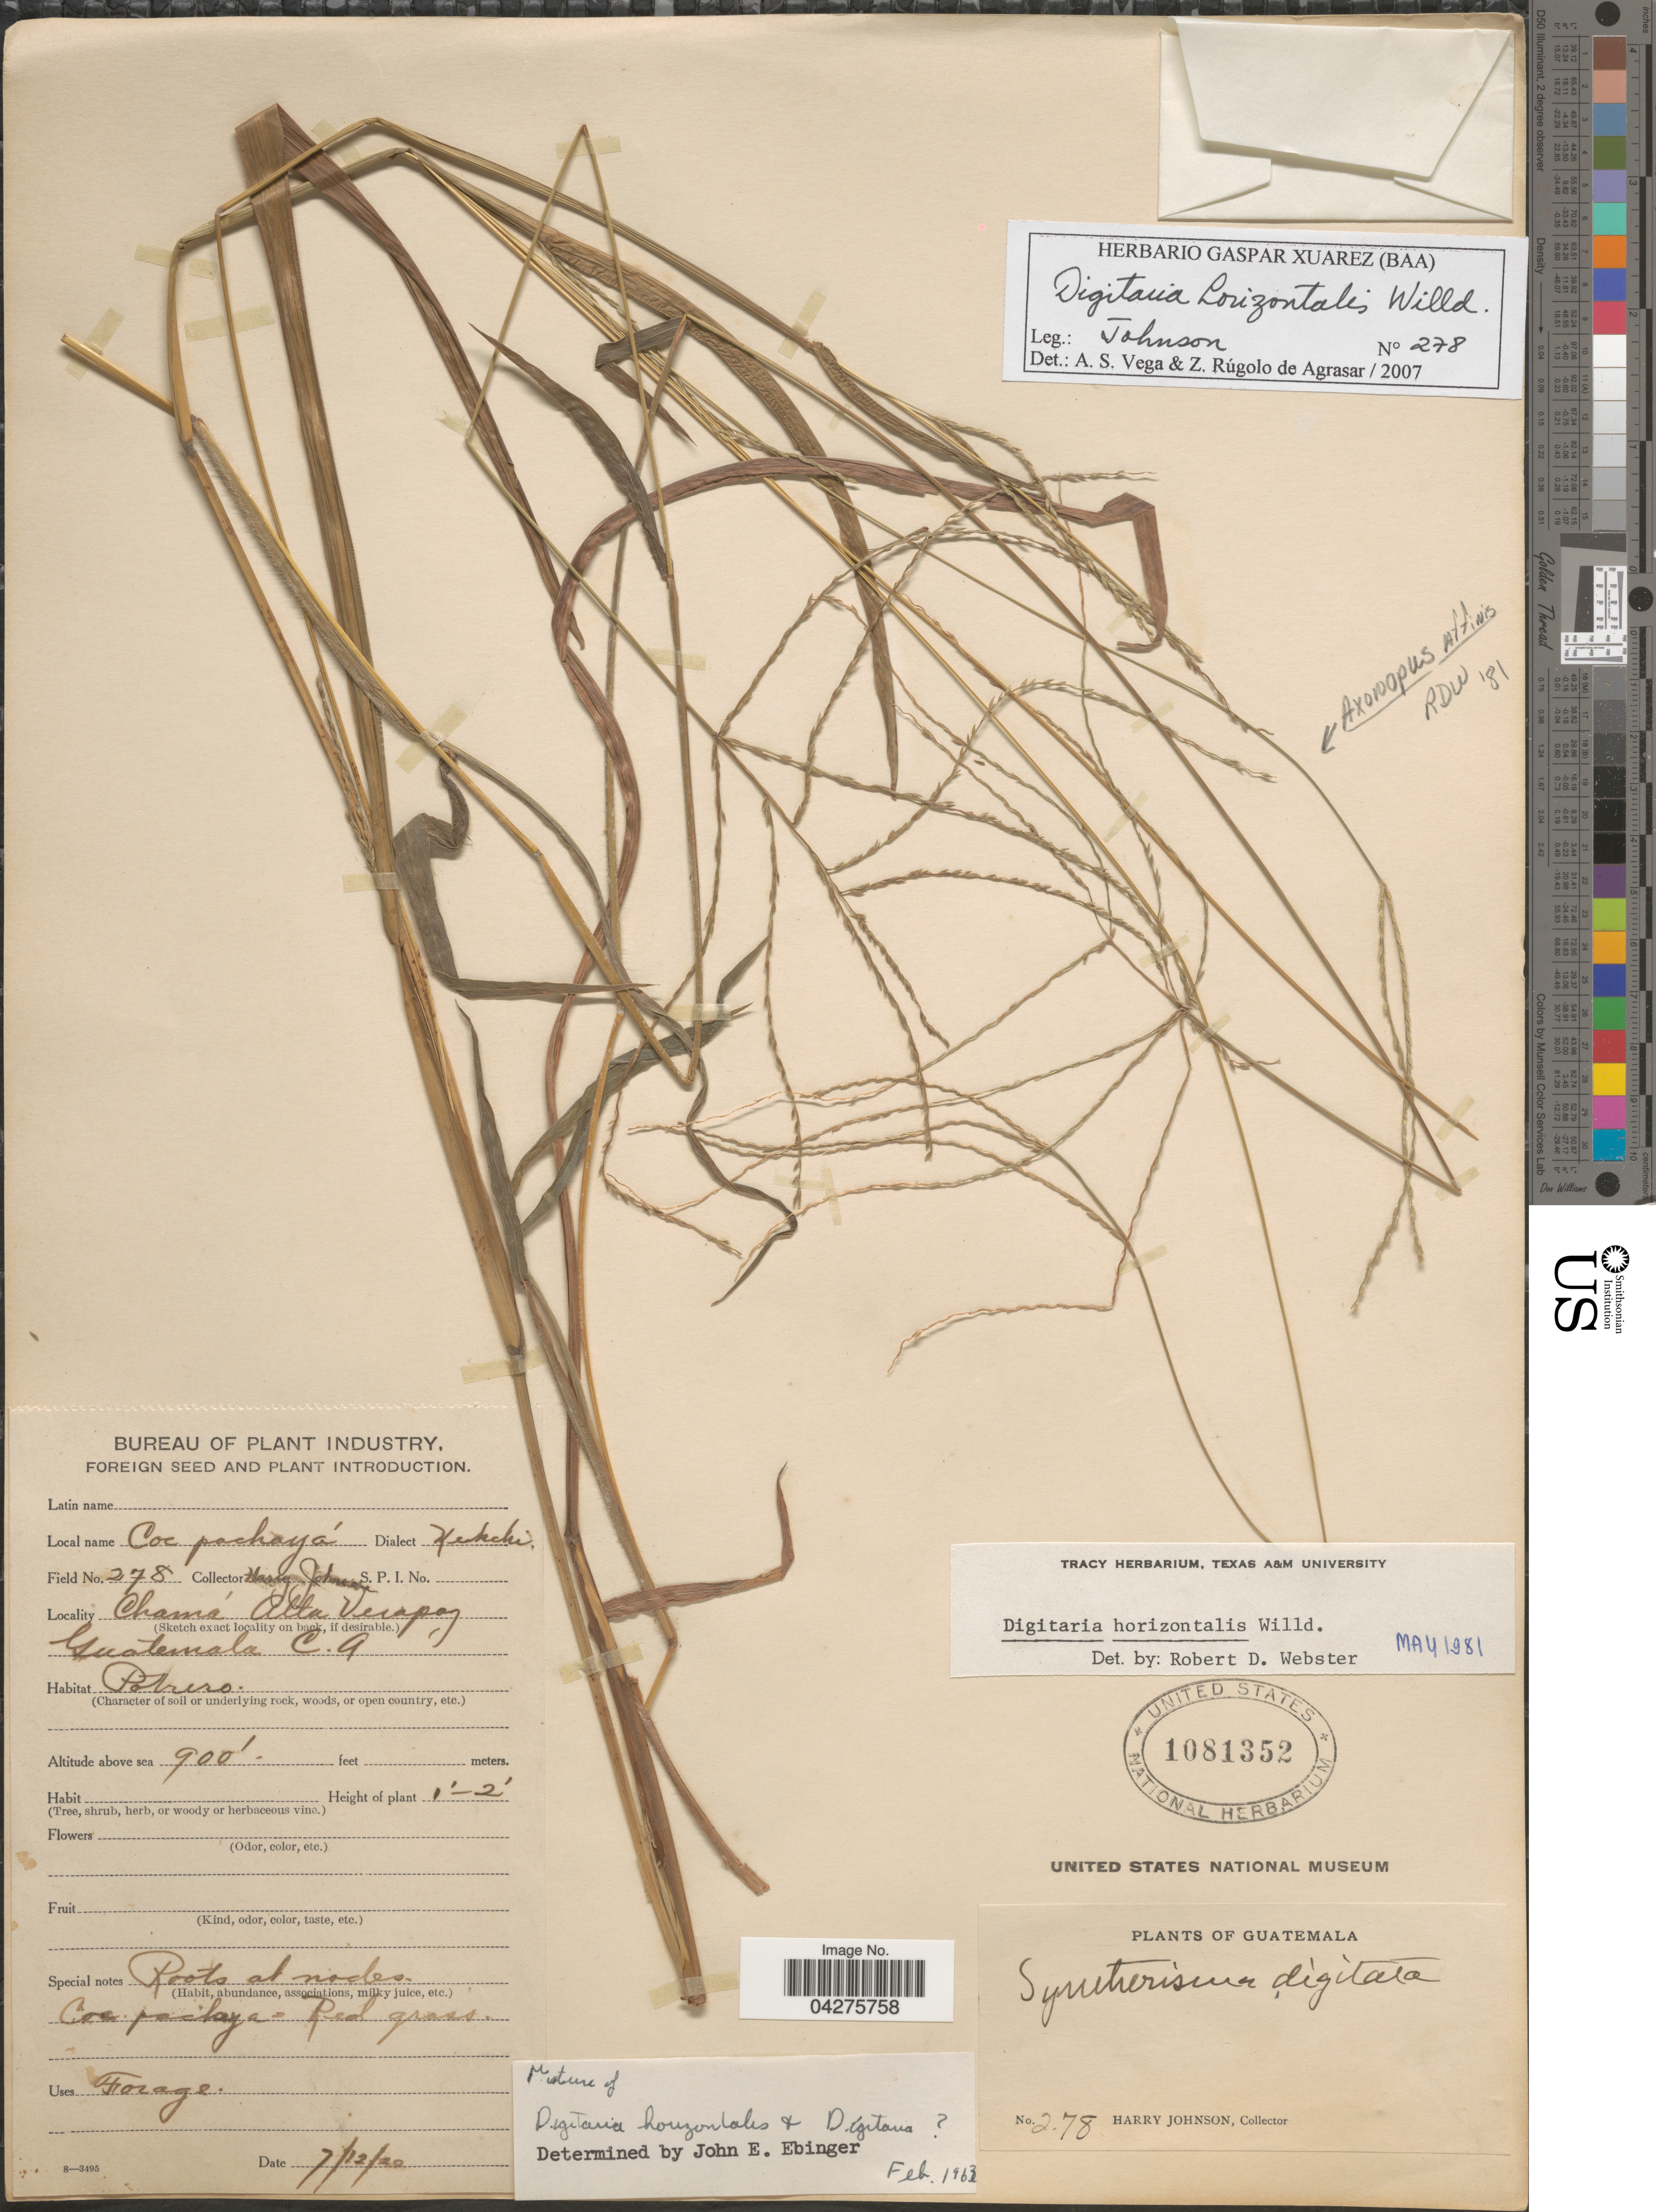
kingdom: Plantae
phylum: Tracheophyta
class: Liliopsida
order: Poales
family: Poaceae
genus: Digitaria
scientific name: Digitaria horizontalis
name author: Willd.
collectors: H. Johnson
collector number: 278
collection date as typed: Transcribed d/m/y: 7/12/20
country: Guatemala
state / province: Alta Verapaz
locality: Chamá. Potrero.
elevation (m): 274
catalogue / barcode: US 1081352